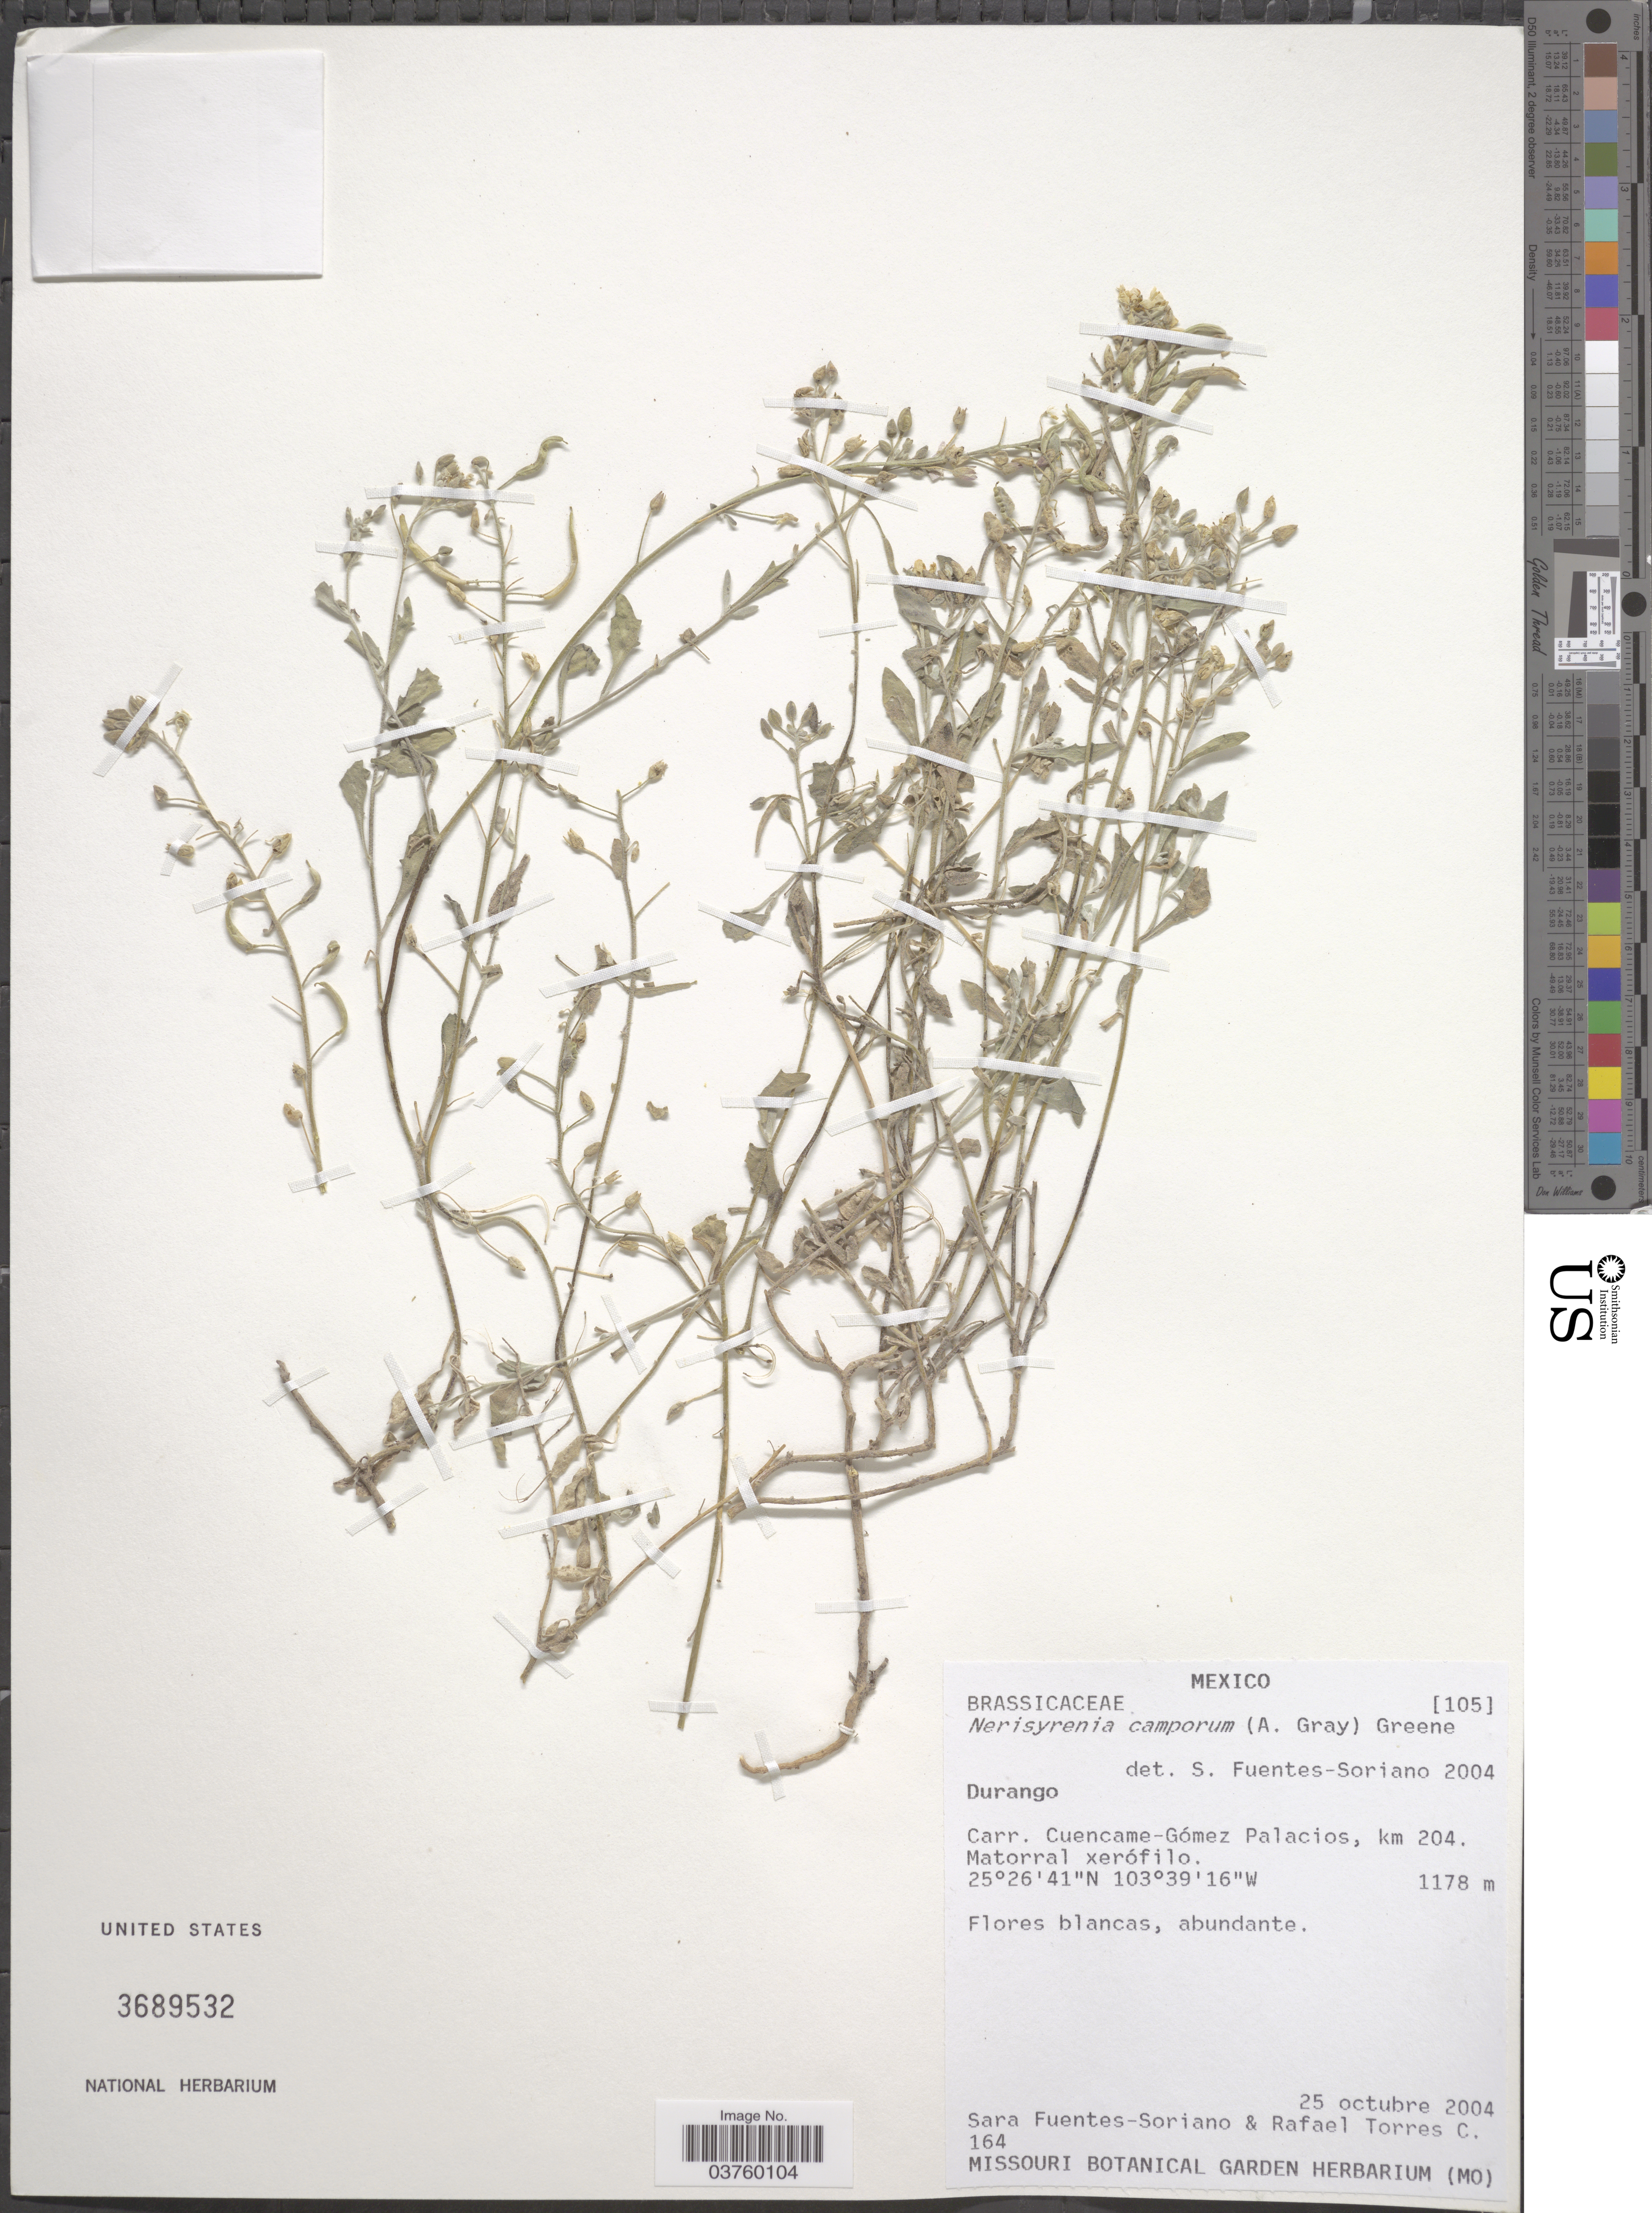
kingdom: Plantae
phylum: Tracheophyta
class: Magnoliopsida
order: Brassicales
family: Brassicaceae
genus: Nerisyrenia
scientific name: Nerisyrenia camporum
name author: (A. Gray) Greene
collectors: S. Fuentes-Soriano & R. Torres C.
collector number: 164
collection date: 2004-10-25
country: Mexico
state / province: Durango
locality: Carr. Cuencame-Gómez Palacios, km 204.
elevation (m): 1178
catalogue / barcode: US 3689532